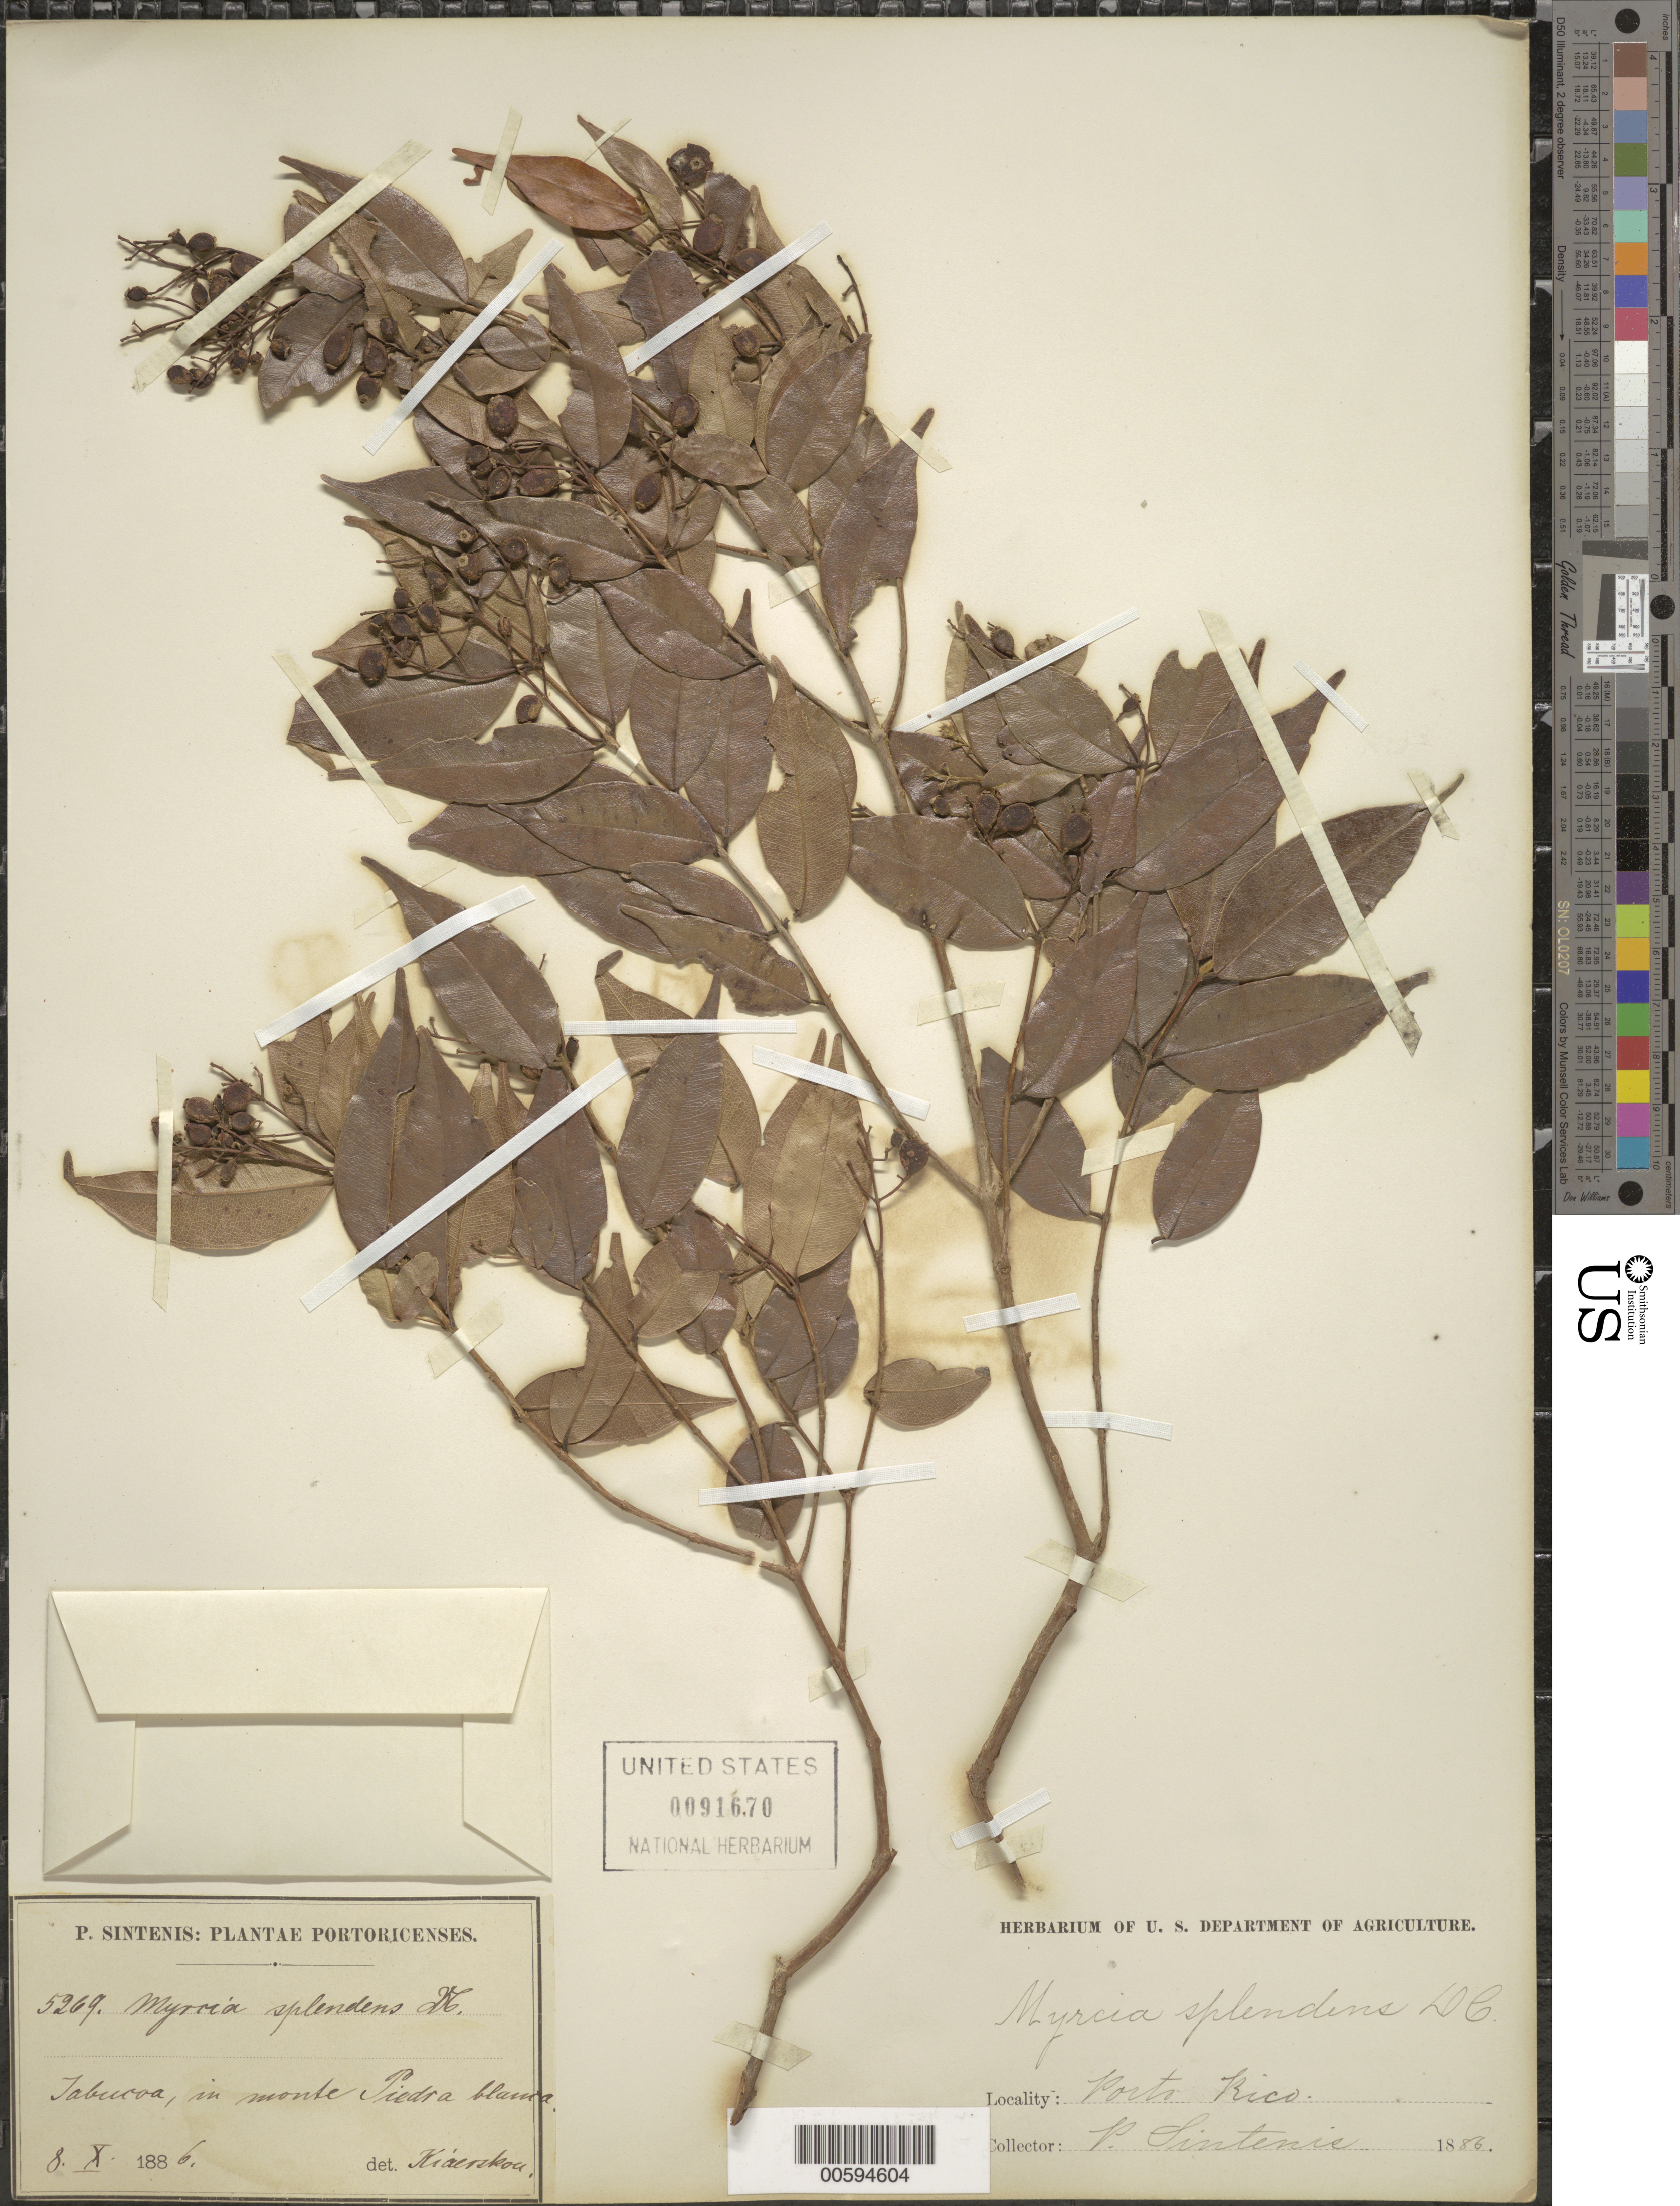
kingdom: Plantae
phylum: Tracheophyta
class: Magnoliopsida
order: Myrtales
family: Myrtaceae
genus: Myrcia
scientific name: Myrcia splendens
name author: (Sw.) DC.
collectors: P. Sintenis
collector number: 5269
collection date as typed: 08 Oct 1886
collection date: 1886-10-08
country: Puerto Rico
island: Greater Antilles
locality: Yabucoa, in monte Piedra blanca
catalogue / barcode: US 91670